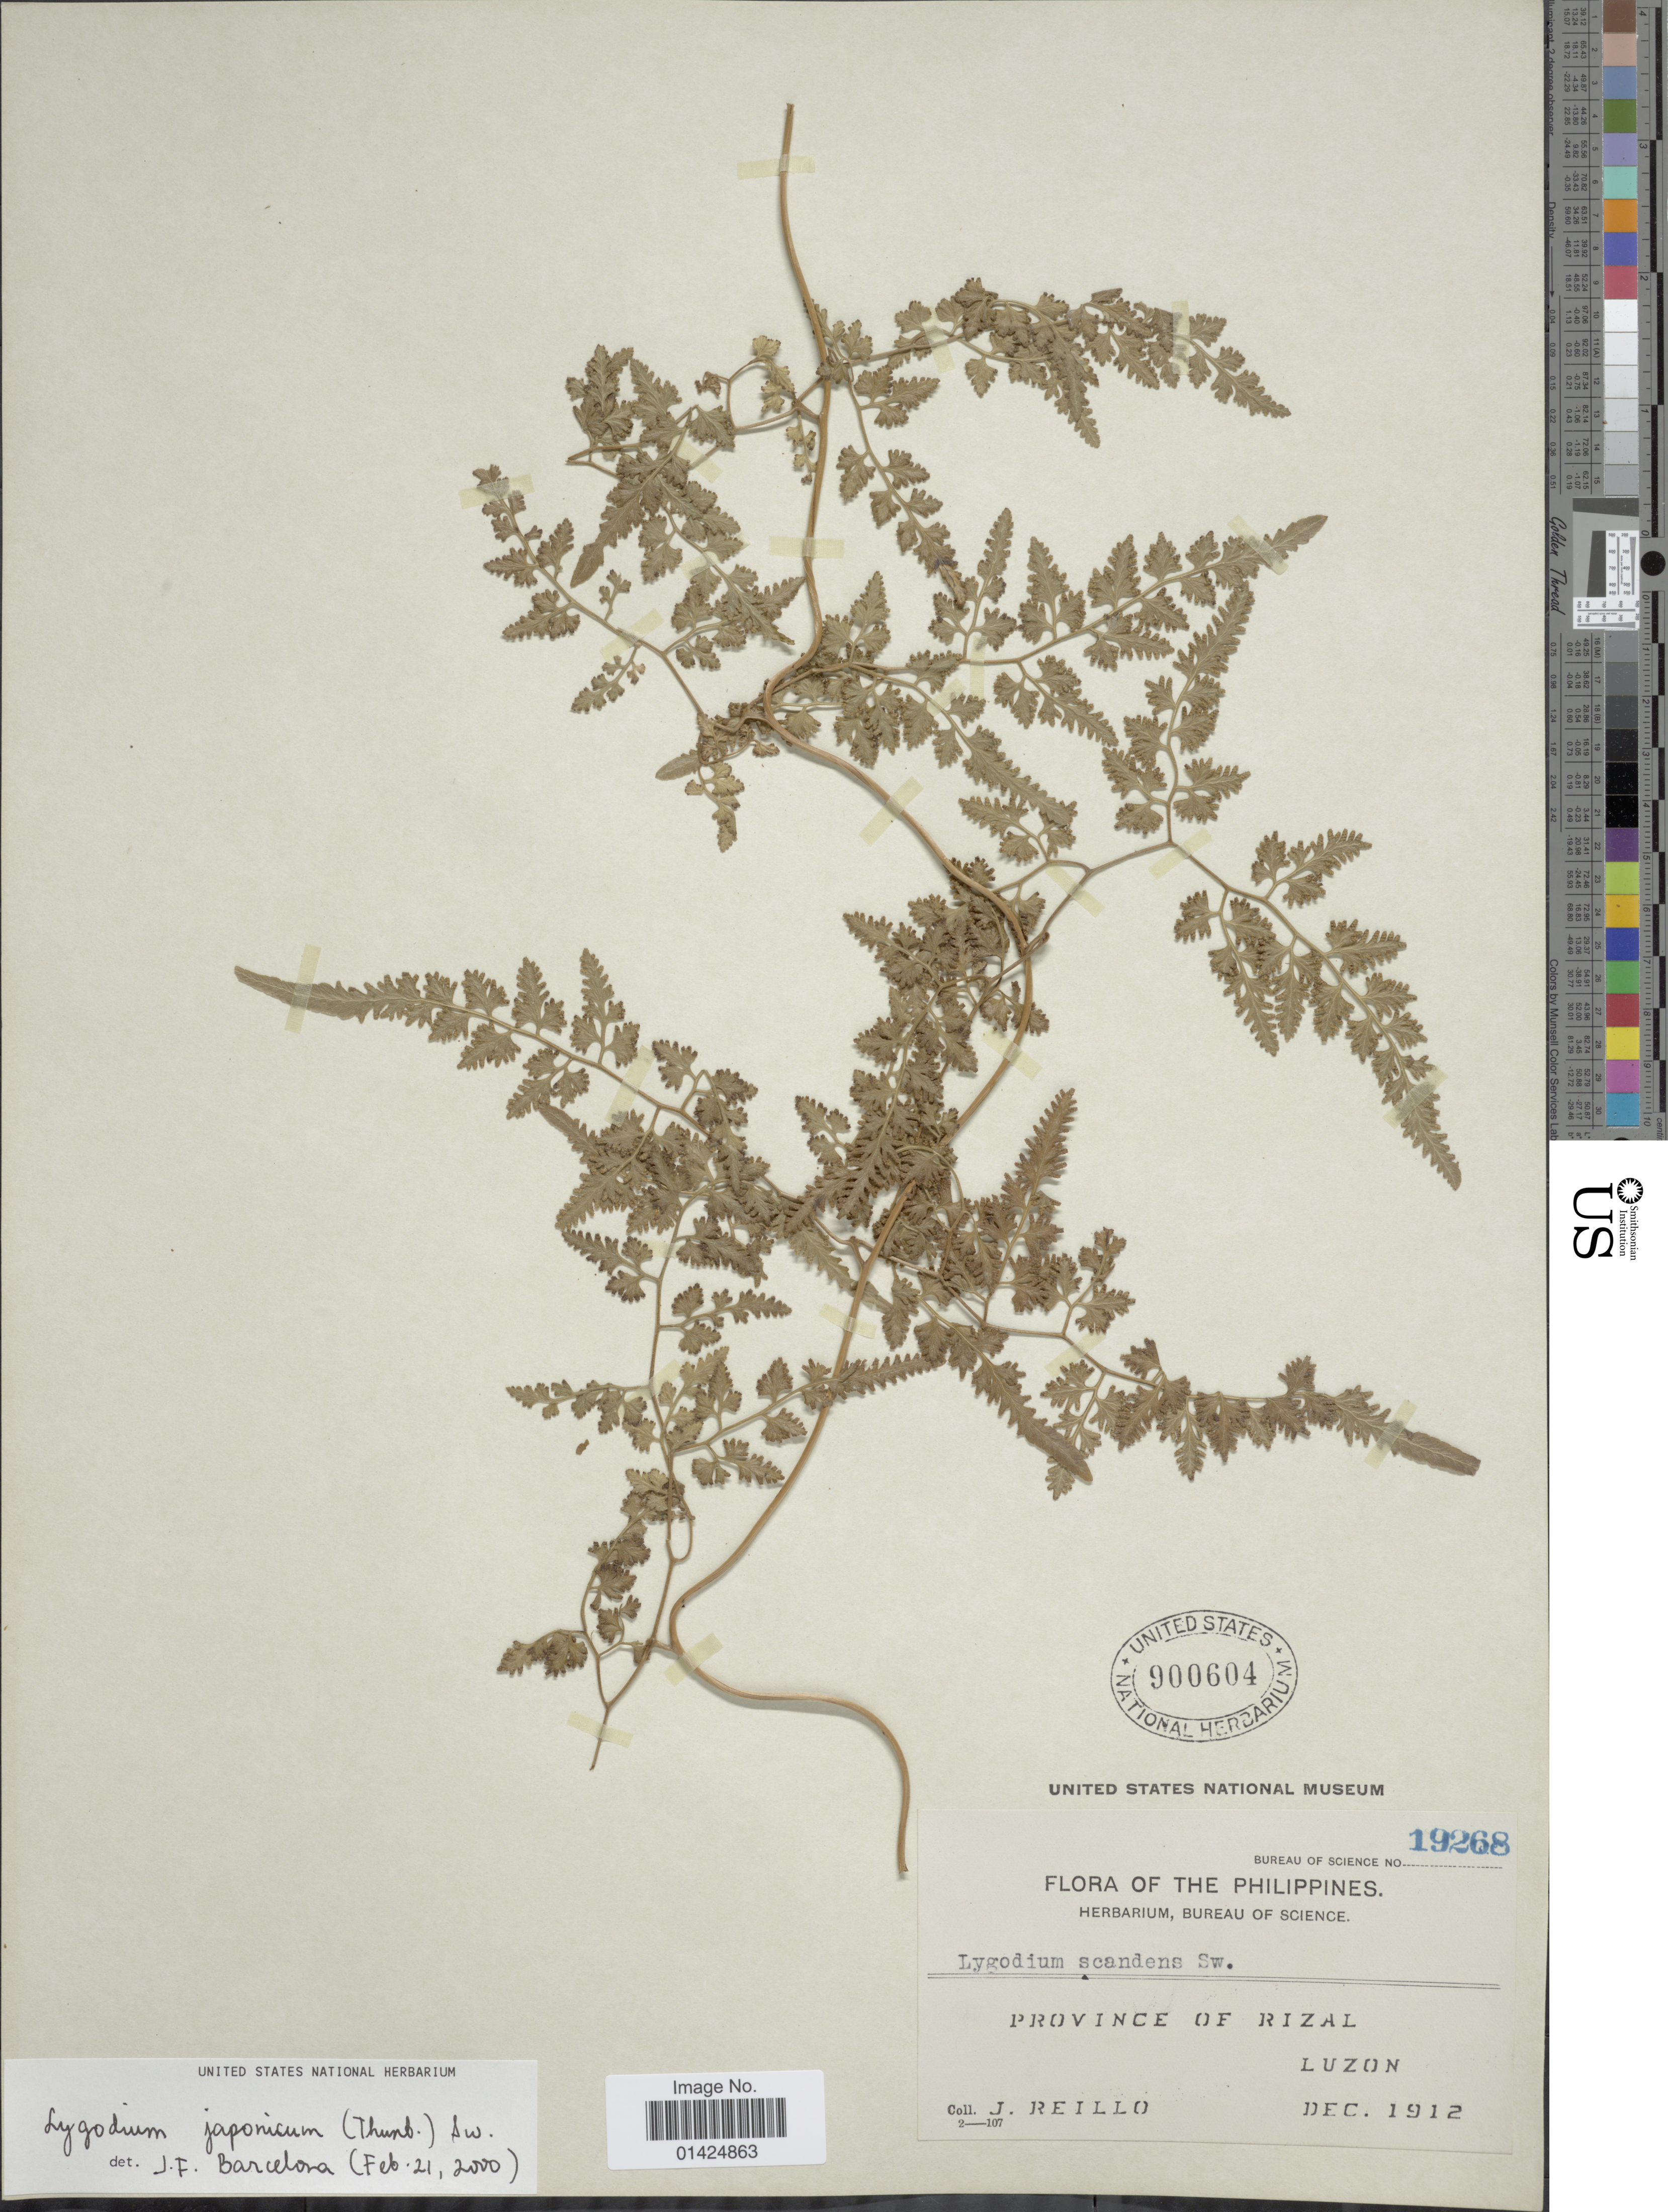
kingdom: Plantae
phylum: Tracheophyta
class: Polypodiopsida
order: Schizaeales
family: Lygodiaceae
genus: Lygodium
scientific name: Lygodium japonicum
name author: (Thunb.) Sw.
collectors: J. Reillo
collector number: Bureau of Science 19268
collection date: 1912-12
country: Philippines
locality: Province of Rizal, Luzon.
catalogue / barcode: US 900604